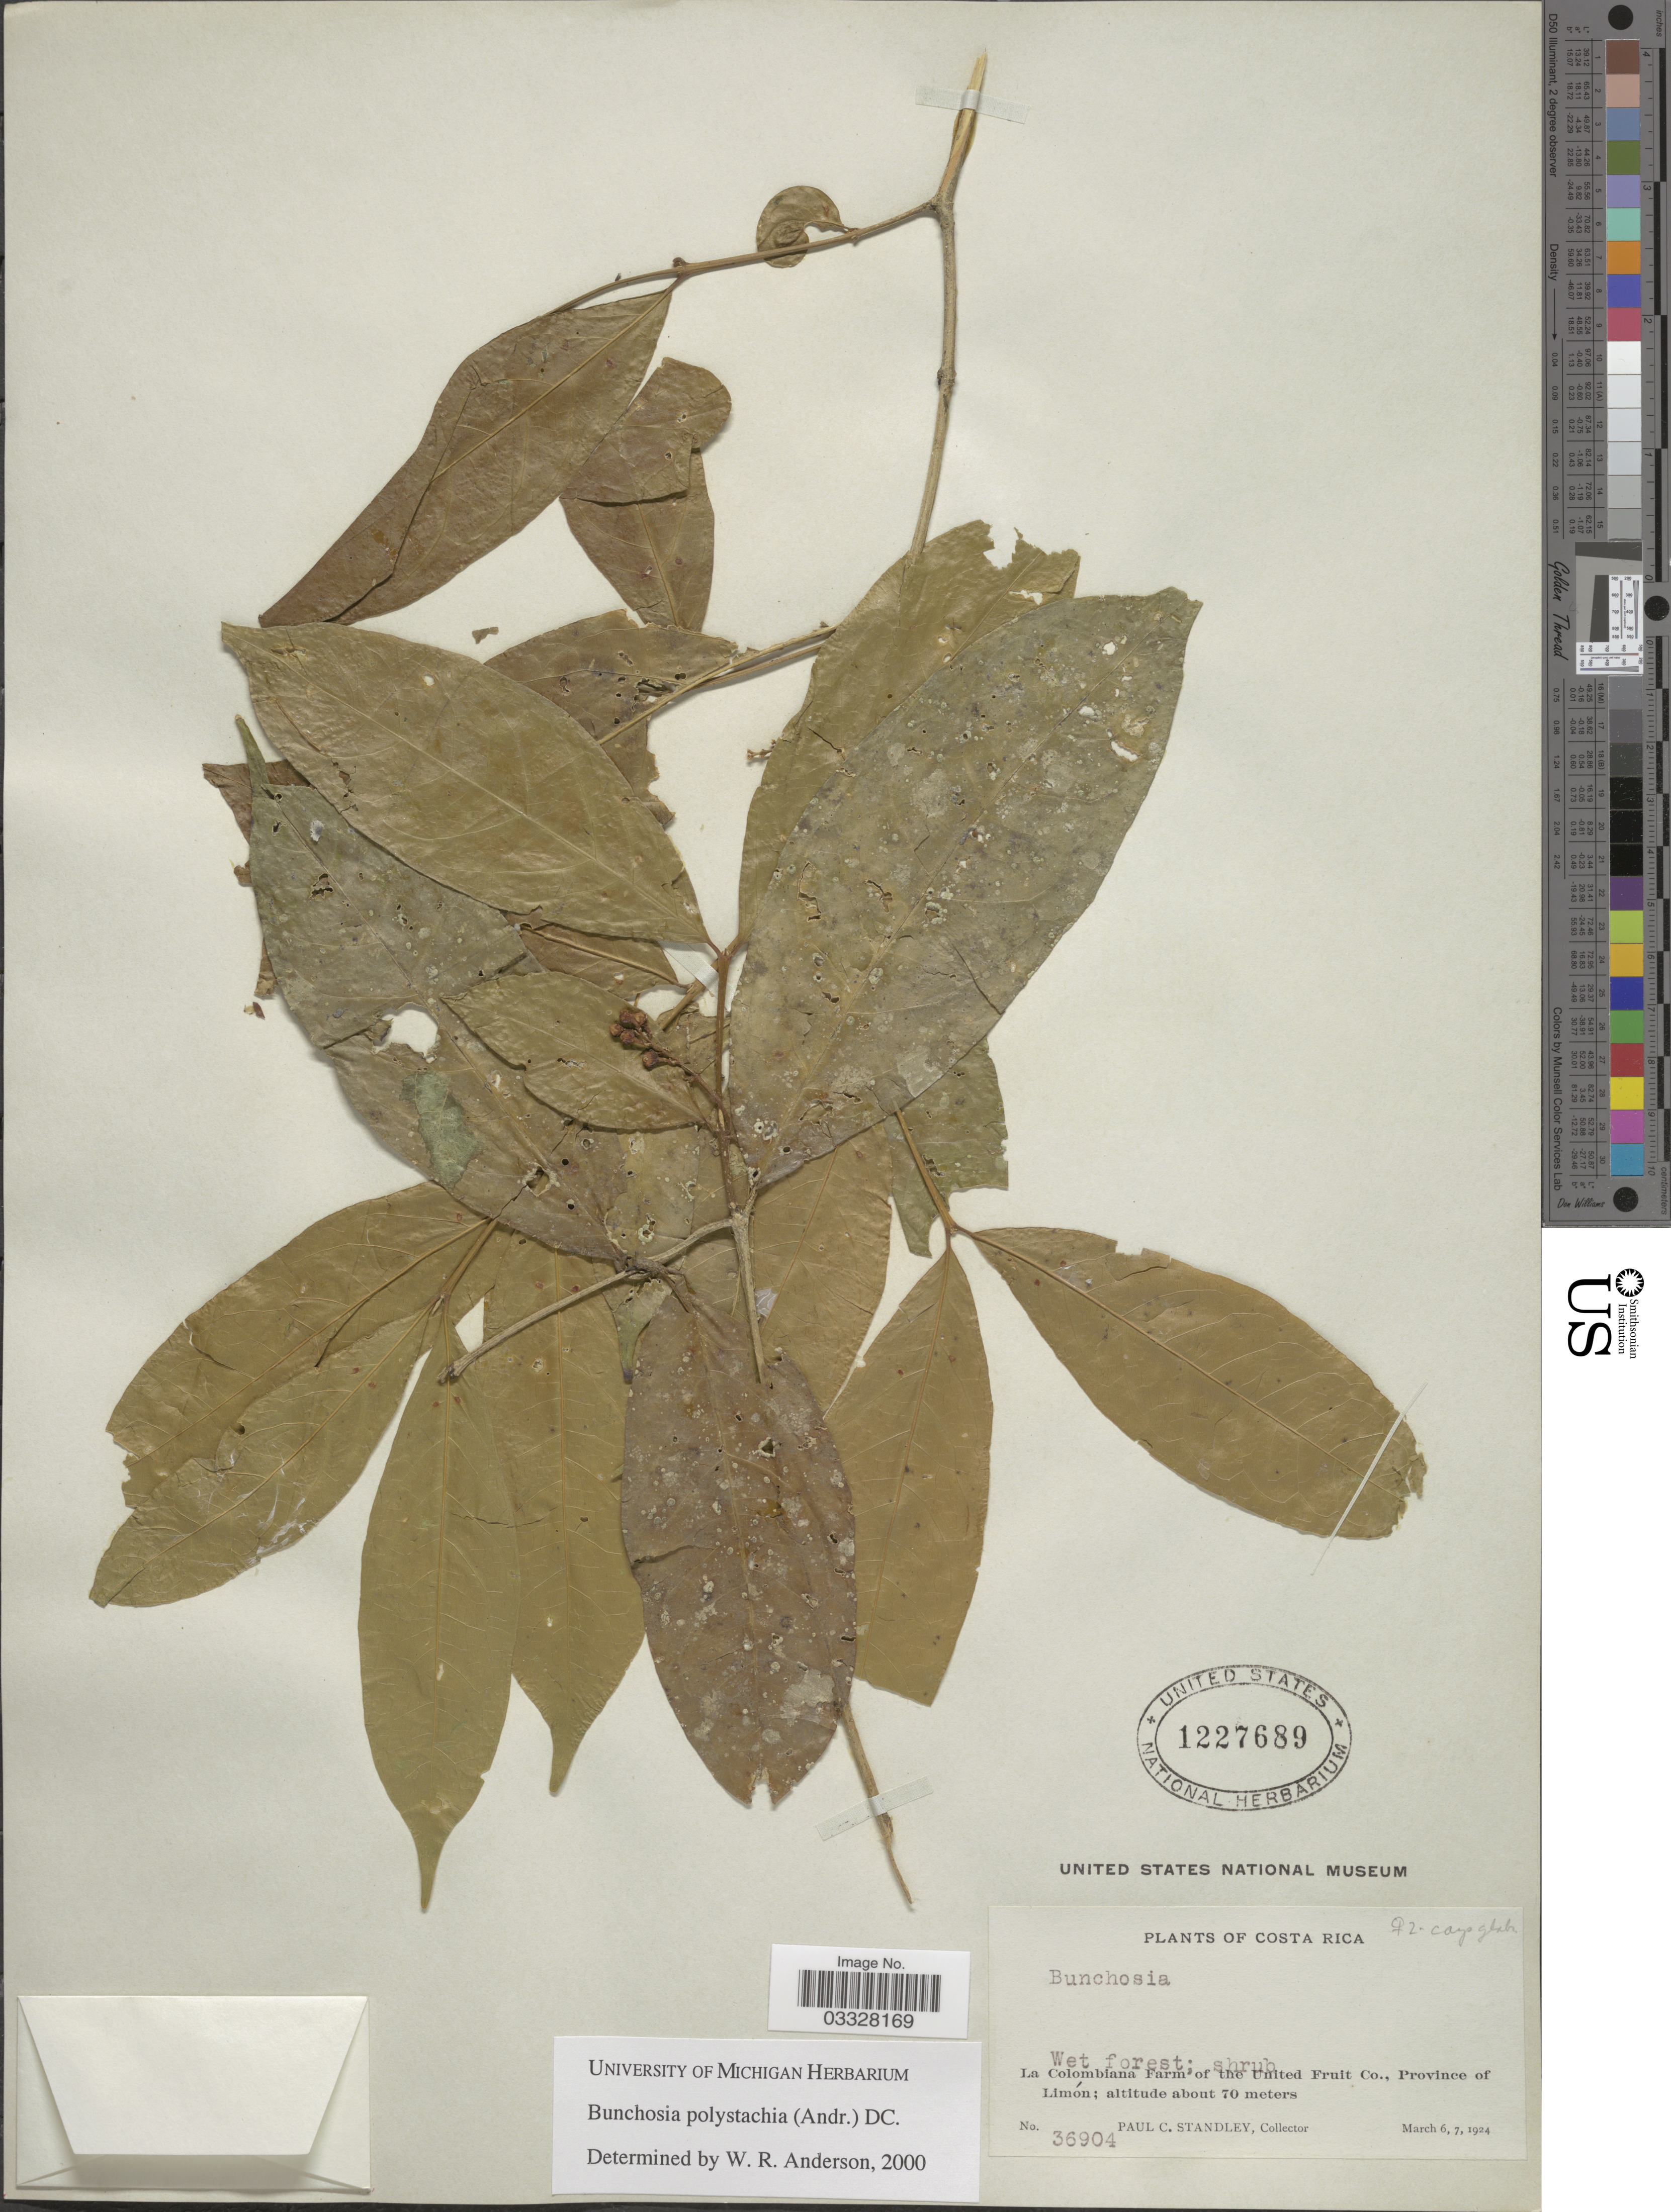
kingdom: Plantae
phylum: Tracheophyta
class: Magnoliopsida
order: Malpighiales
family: Malpighiaceae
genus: Bunchosia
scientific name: Bunchosia polystachya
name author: (Andrews) DC.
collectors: P. C. Standley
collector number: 36904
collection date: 1924-03-06/1924-03-07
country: Costa Rica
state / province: Limón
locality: La Colombiana Farm of the United Fruit Co.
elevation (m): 70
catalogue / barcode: US 1227689